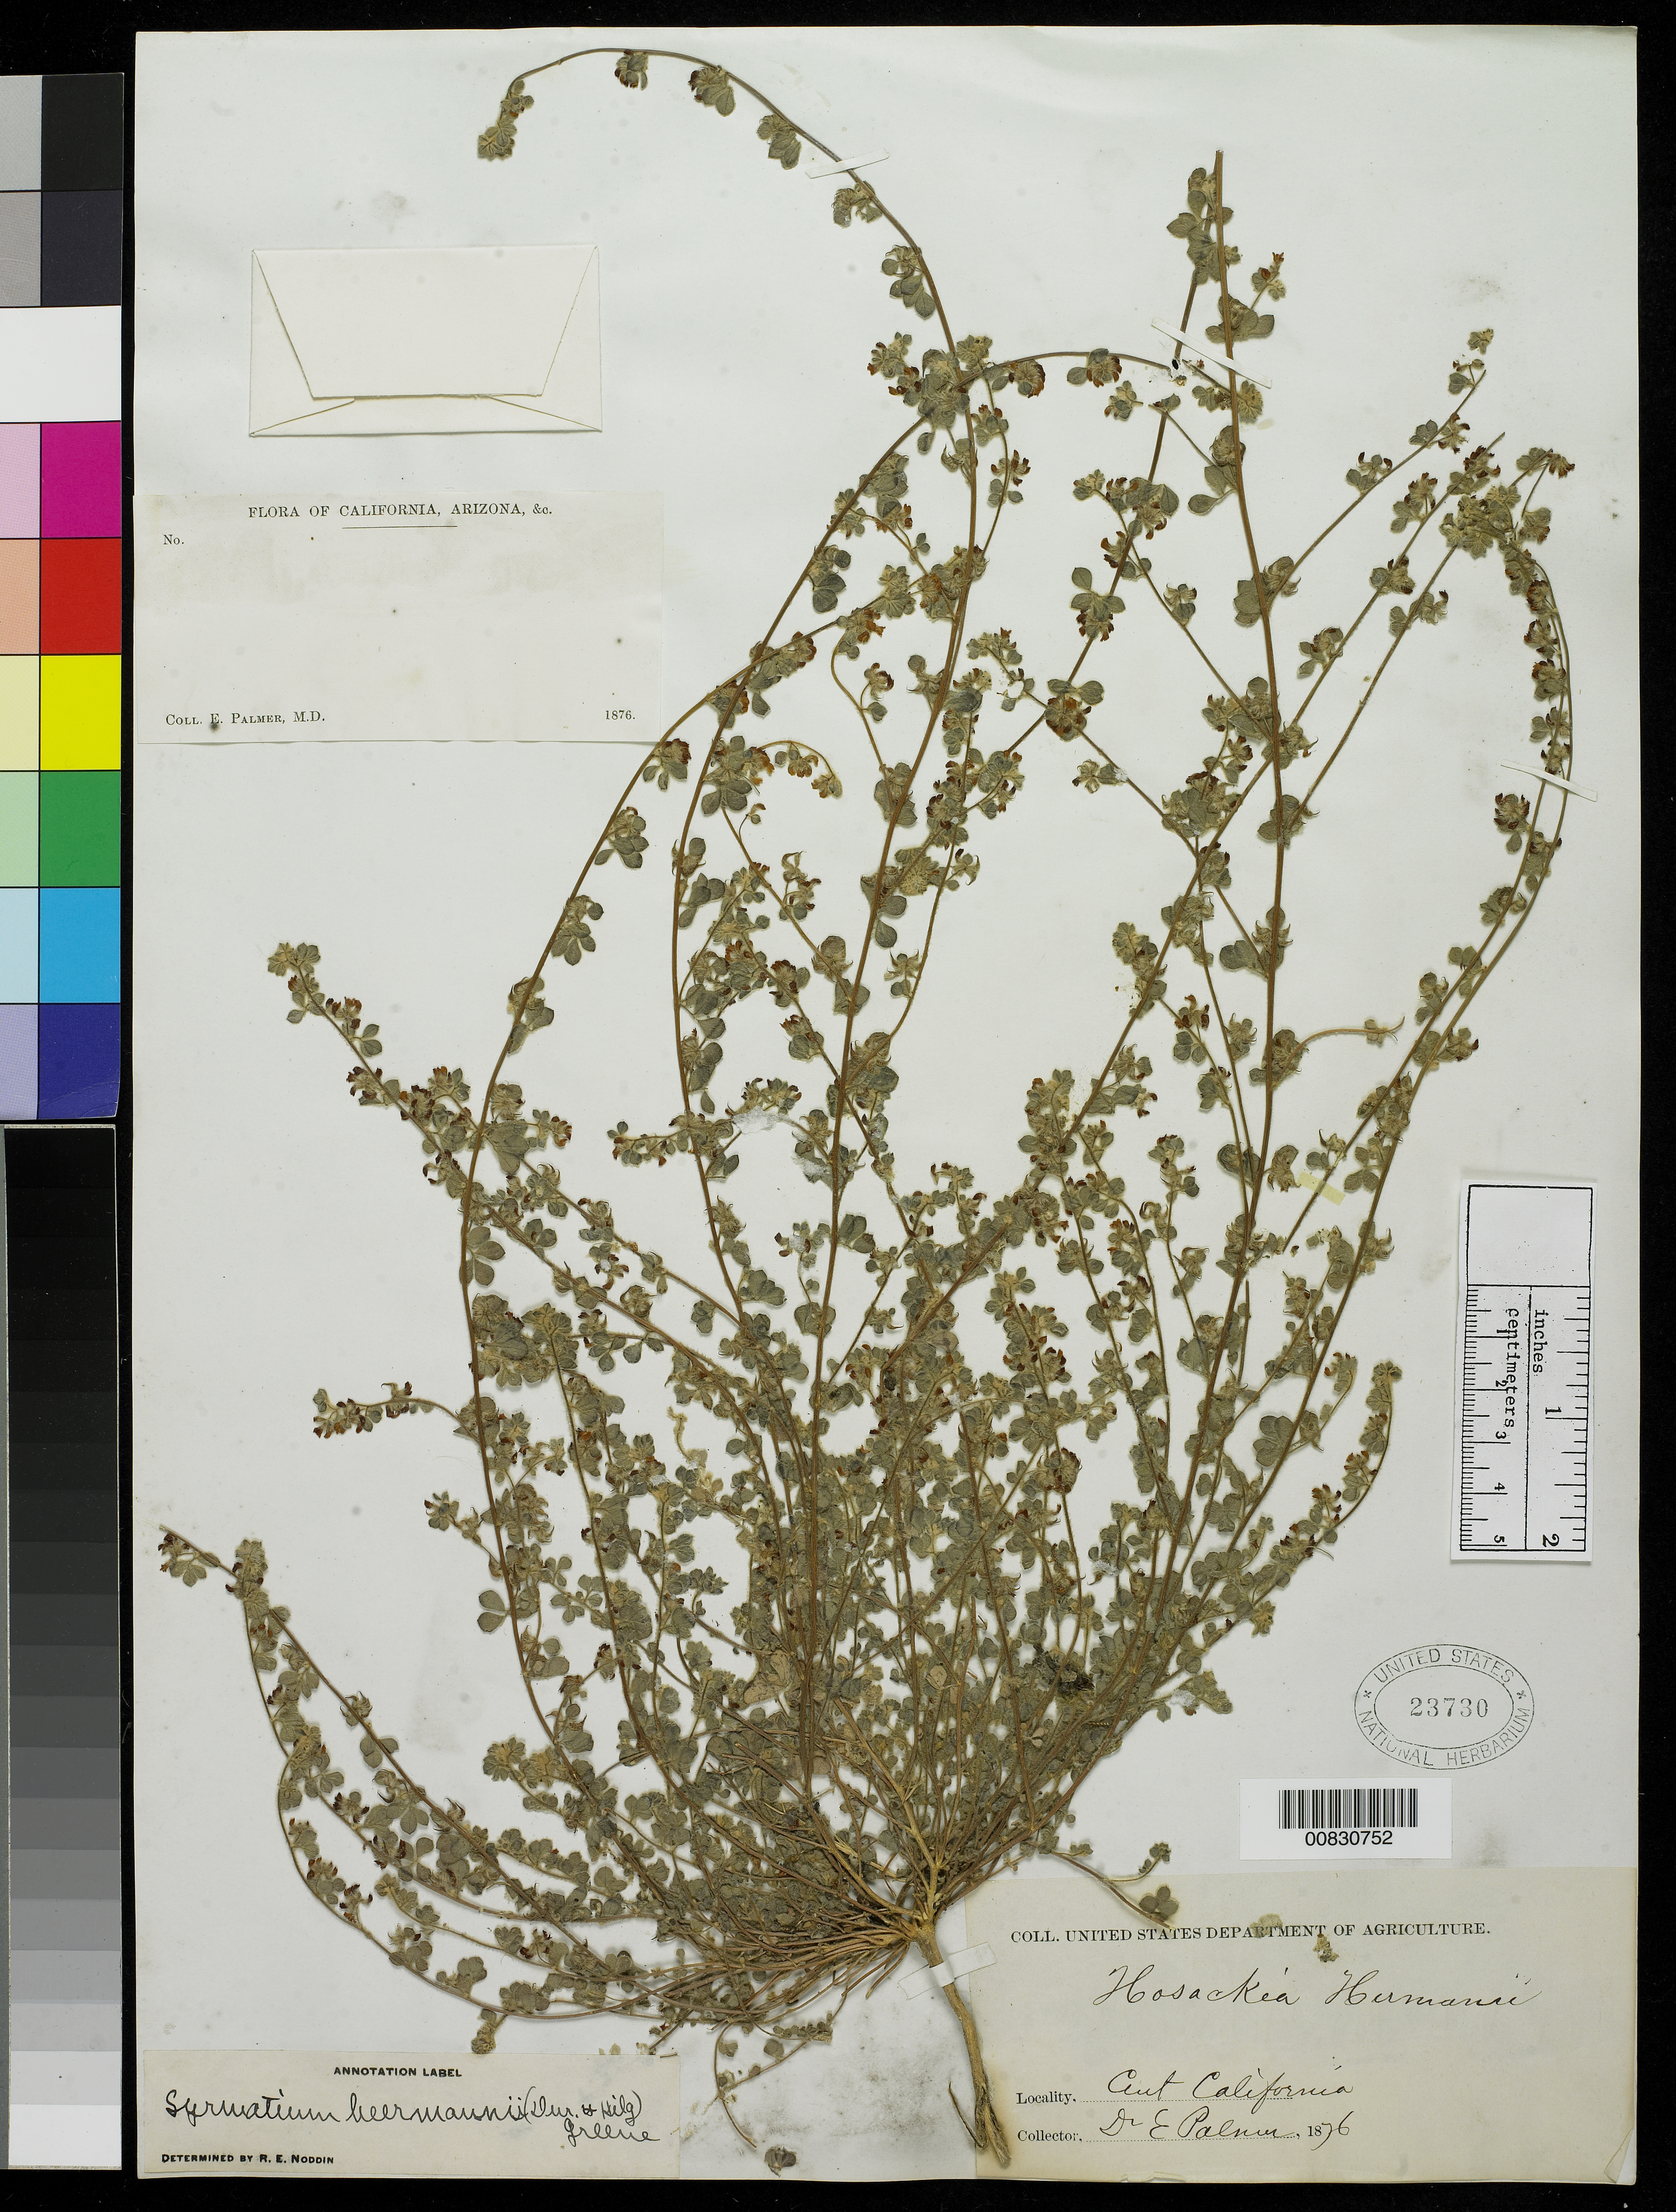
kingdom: Plantae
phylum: Tracheophyta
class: Magnoliopsida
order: Fabales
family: Fabaceae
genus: Syrmatium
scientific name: Syrmatium tomentosum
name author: (Hook. & Arn.) Vogel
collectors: E. Palmer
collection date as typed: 1876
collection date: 1876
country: United States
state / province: California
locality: Central California.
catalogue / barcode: US 23730